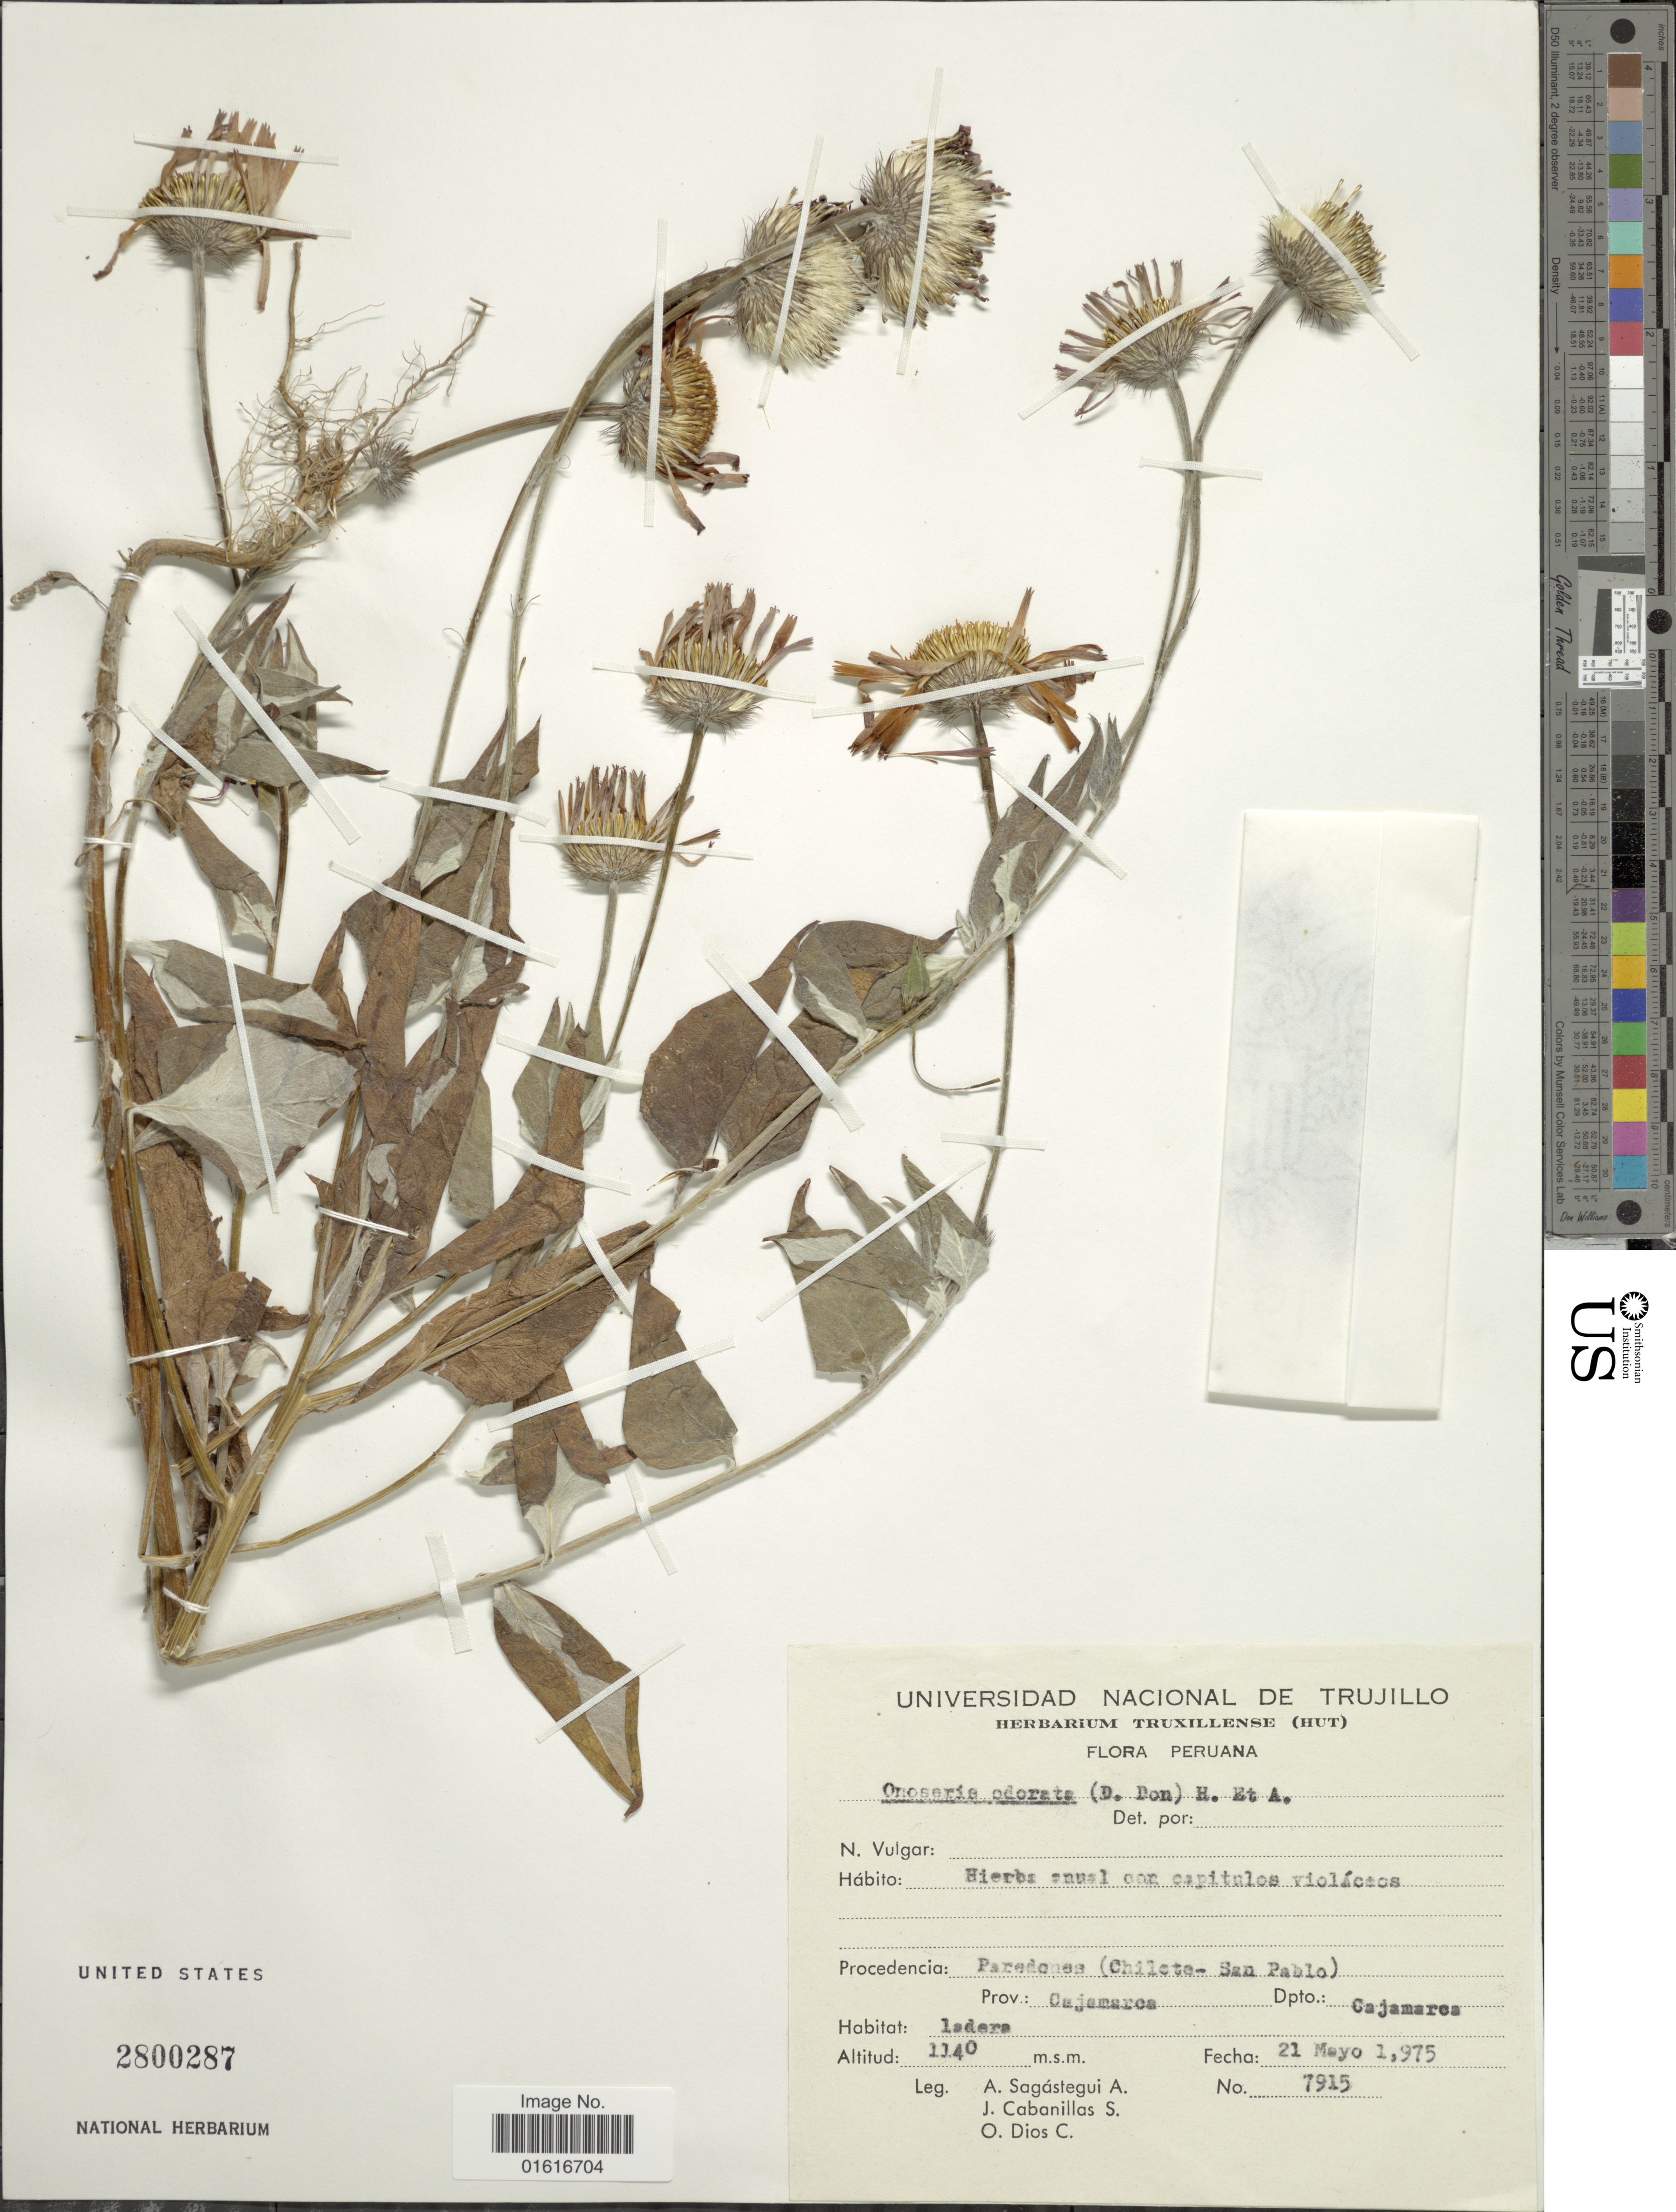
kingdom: Plantae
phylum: Tracheophyta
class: Magnoliopsida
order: Asterales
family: Asteraceae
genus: Onoseris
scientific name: Onoseris odorata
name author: (D. Don) Hook. & Arn.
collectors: A. Sagástegui A., J. Cabanillas S. & O. Dios C.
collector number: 7915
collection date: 1975-05-21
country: Peru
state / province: Cajamarca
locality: Procedencia: Paredonas (Chilete-San Pablo) Prov. Cajamarca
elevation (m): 1140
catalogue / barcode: US 2800287